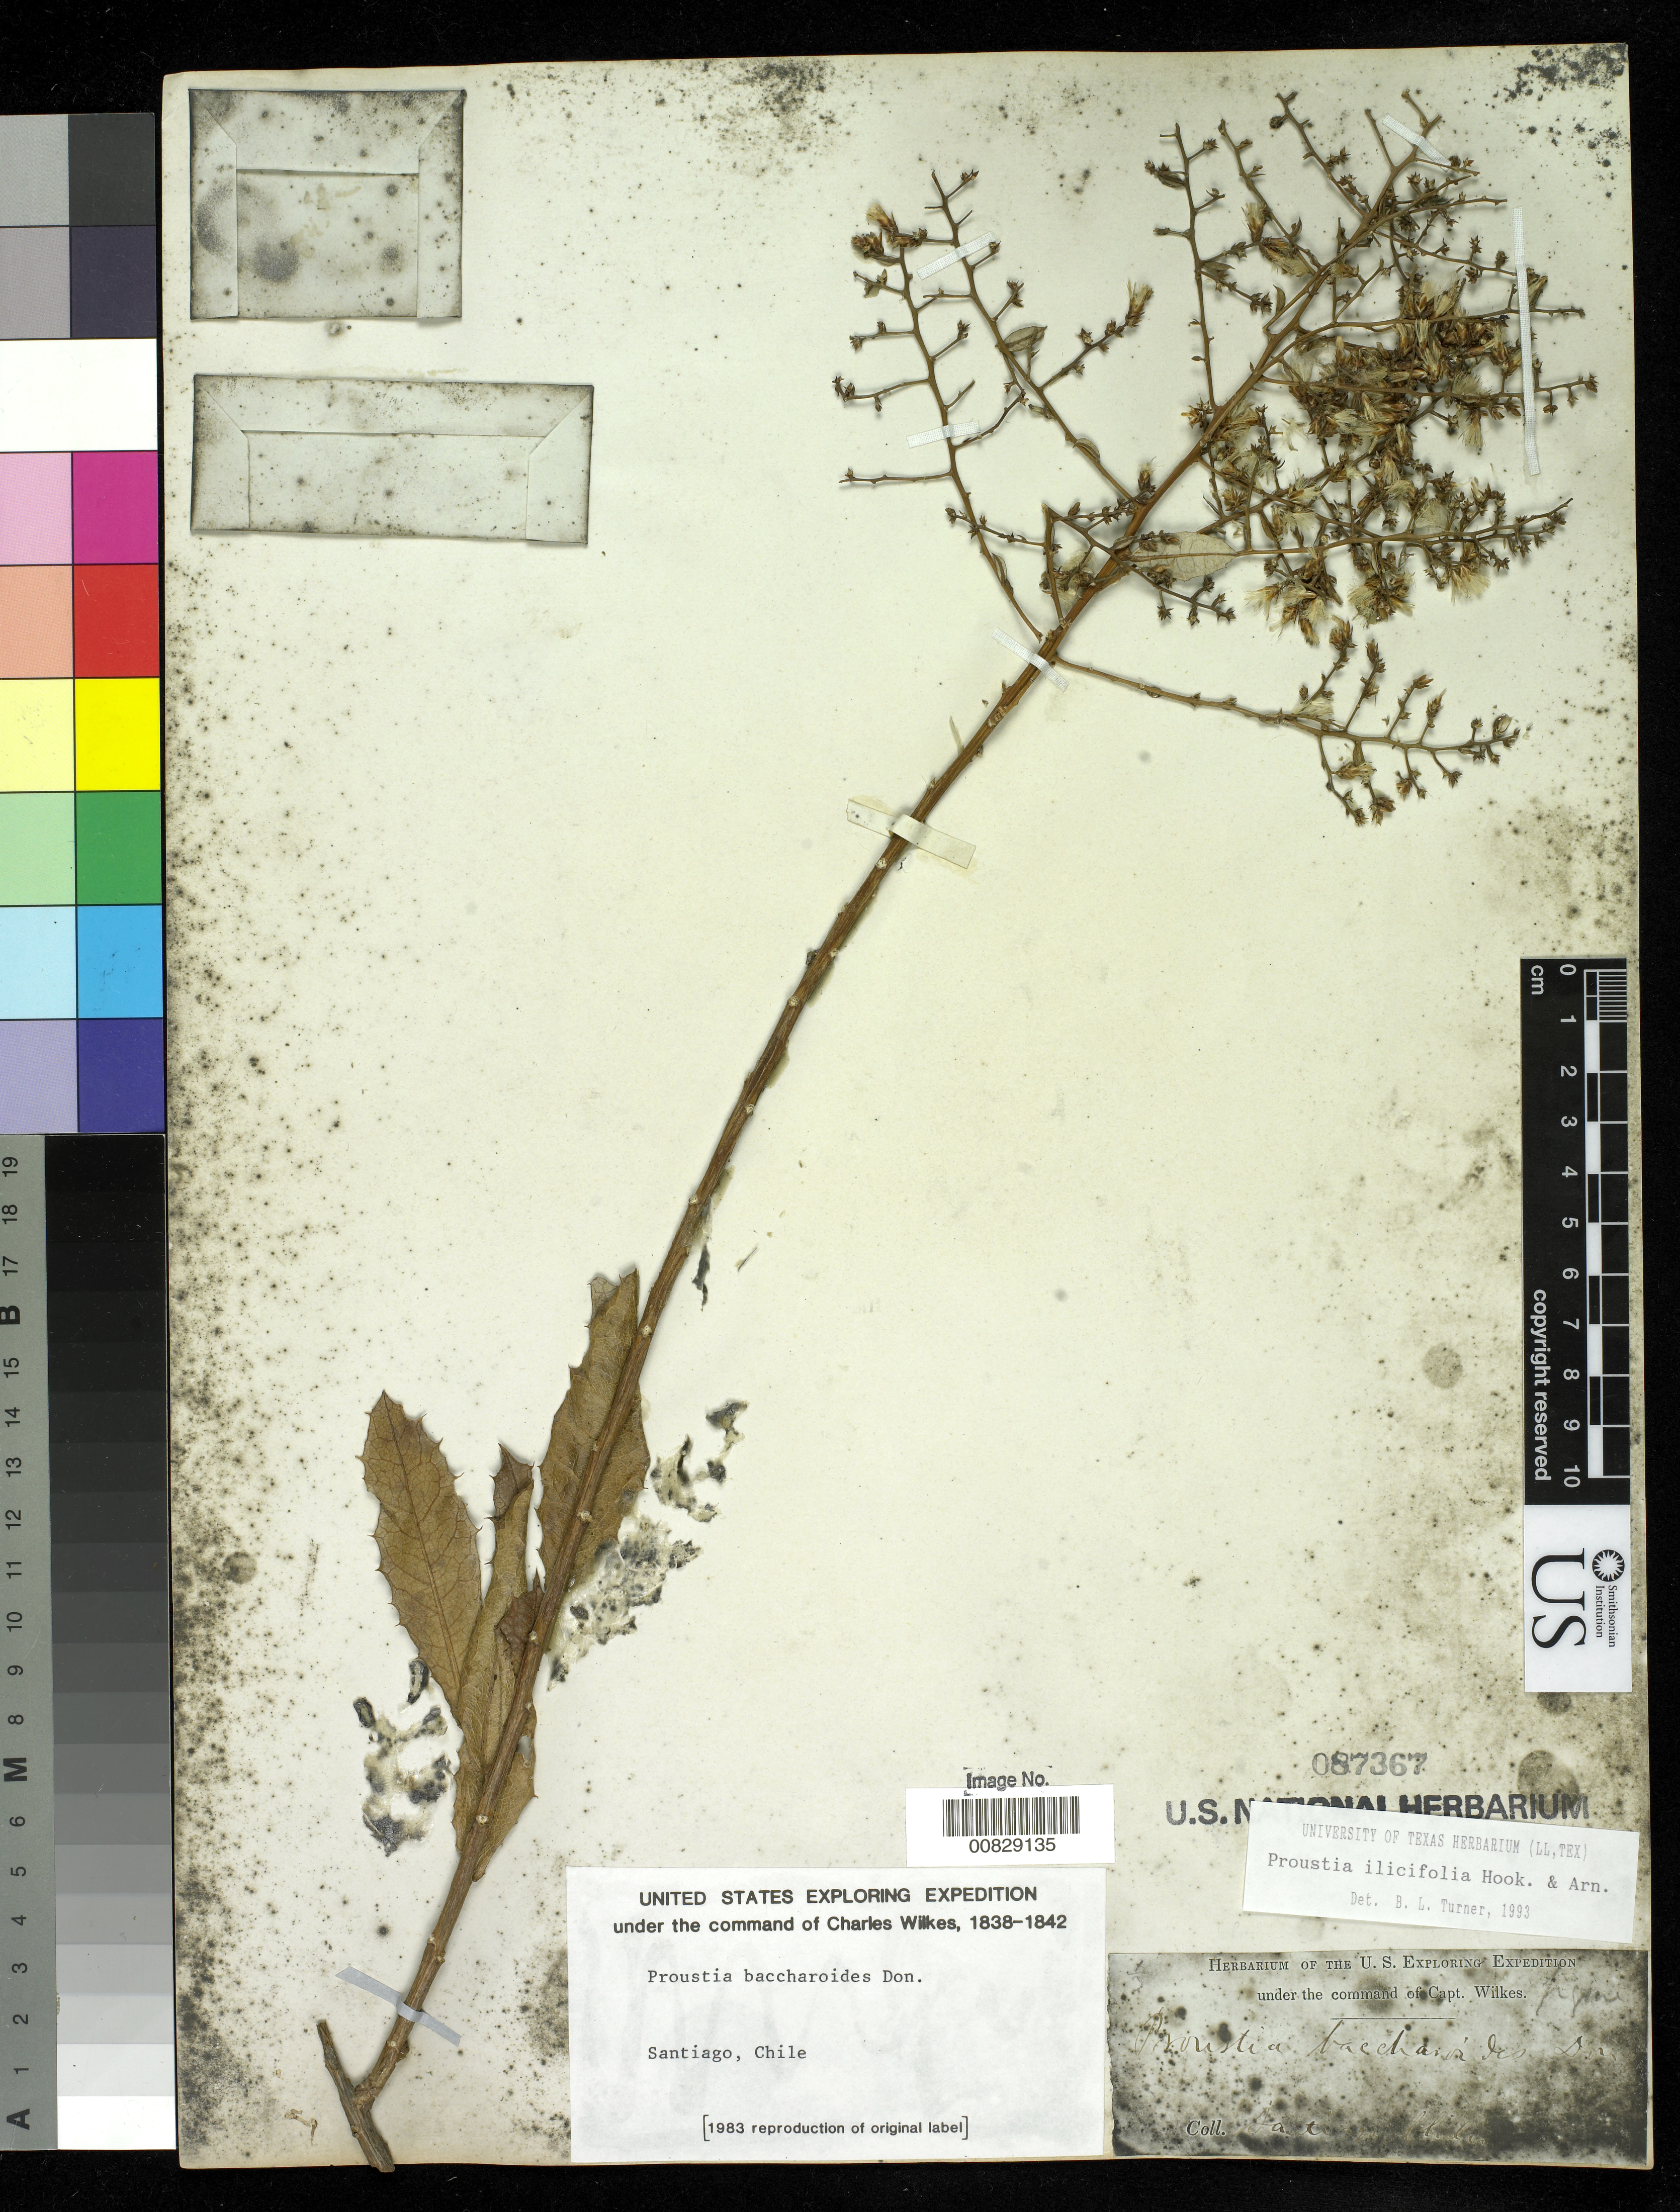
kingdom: Plantae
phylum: Tracheophyta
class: Magnoliopsida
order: Asterales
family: Asteraceae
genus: Proustia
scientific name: Proustia ilicifolia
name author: Hook. & Arn.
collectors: Wilkes Explor. Exped.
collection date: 1838/1842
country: Chile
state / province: Región Metropolitana (RM)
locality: Santiago, Chili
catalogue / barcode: US 87367